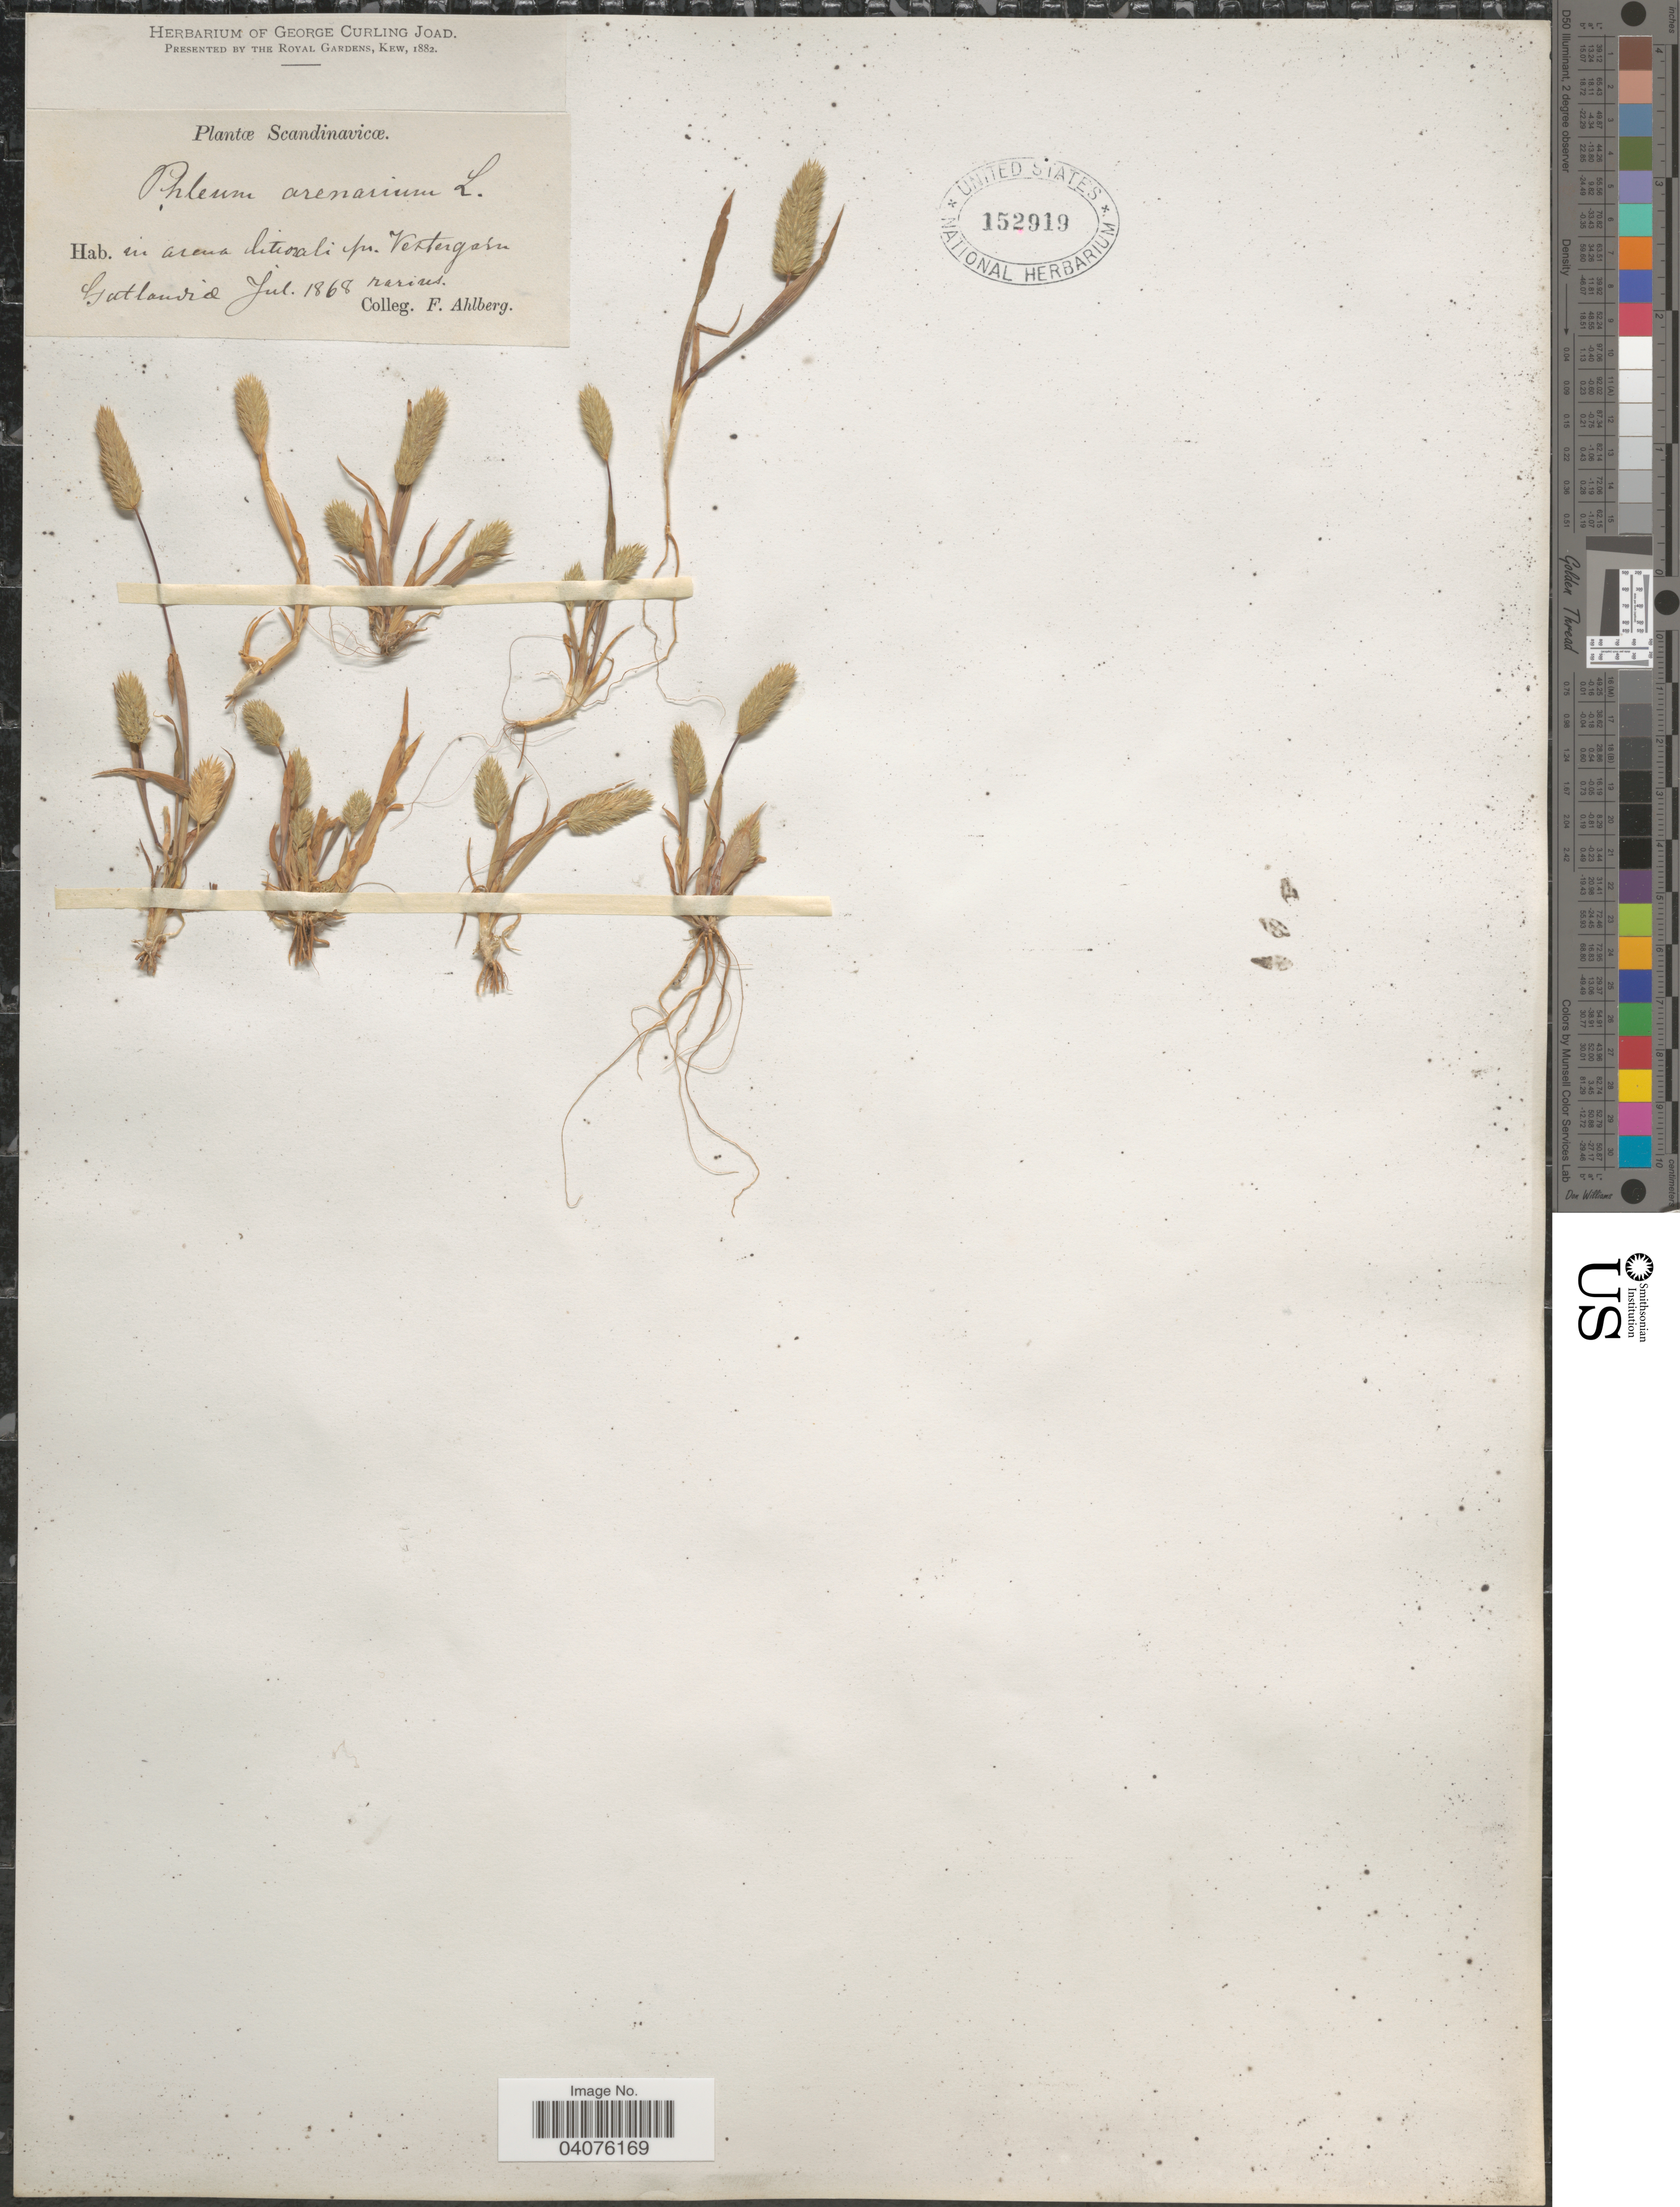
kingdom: Plantae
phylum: Tracheophyta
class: Liliopsida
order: Poales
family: Poaceae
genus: Phleum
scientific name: Phleum arenarium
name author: L.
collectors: F. Ahlberg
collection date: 1868-07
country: Sweden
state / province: Gotland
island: Gotland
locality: Scandinavicæ. In arena litorali pr. Vastergarn. Gotlandia.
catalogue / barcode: US 152919